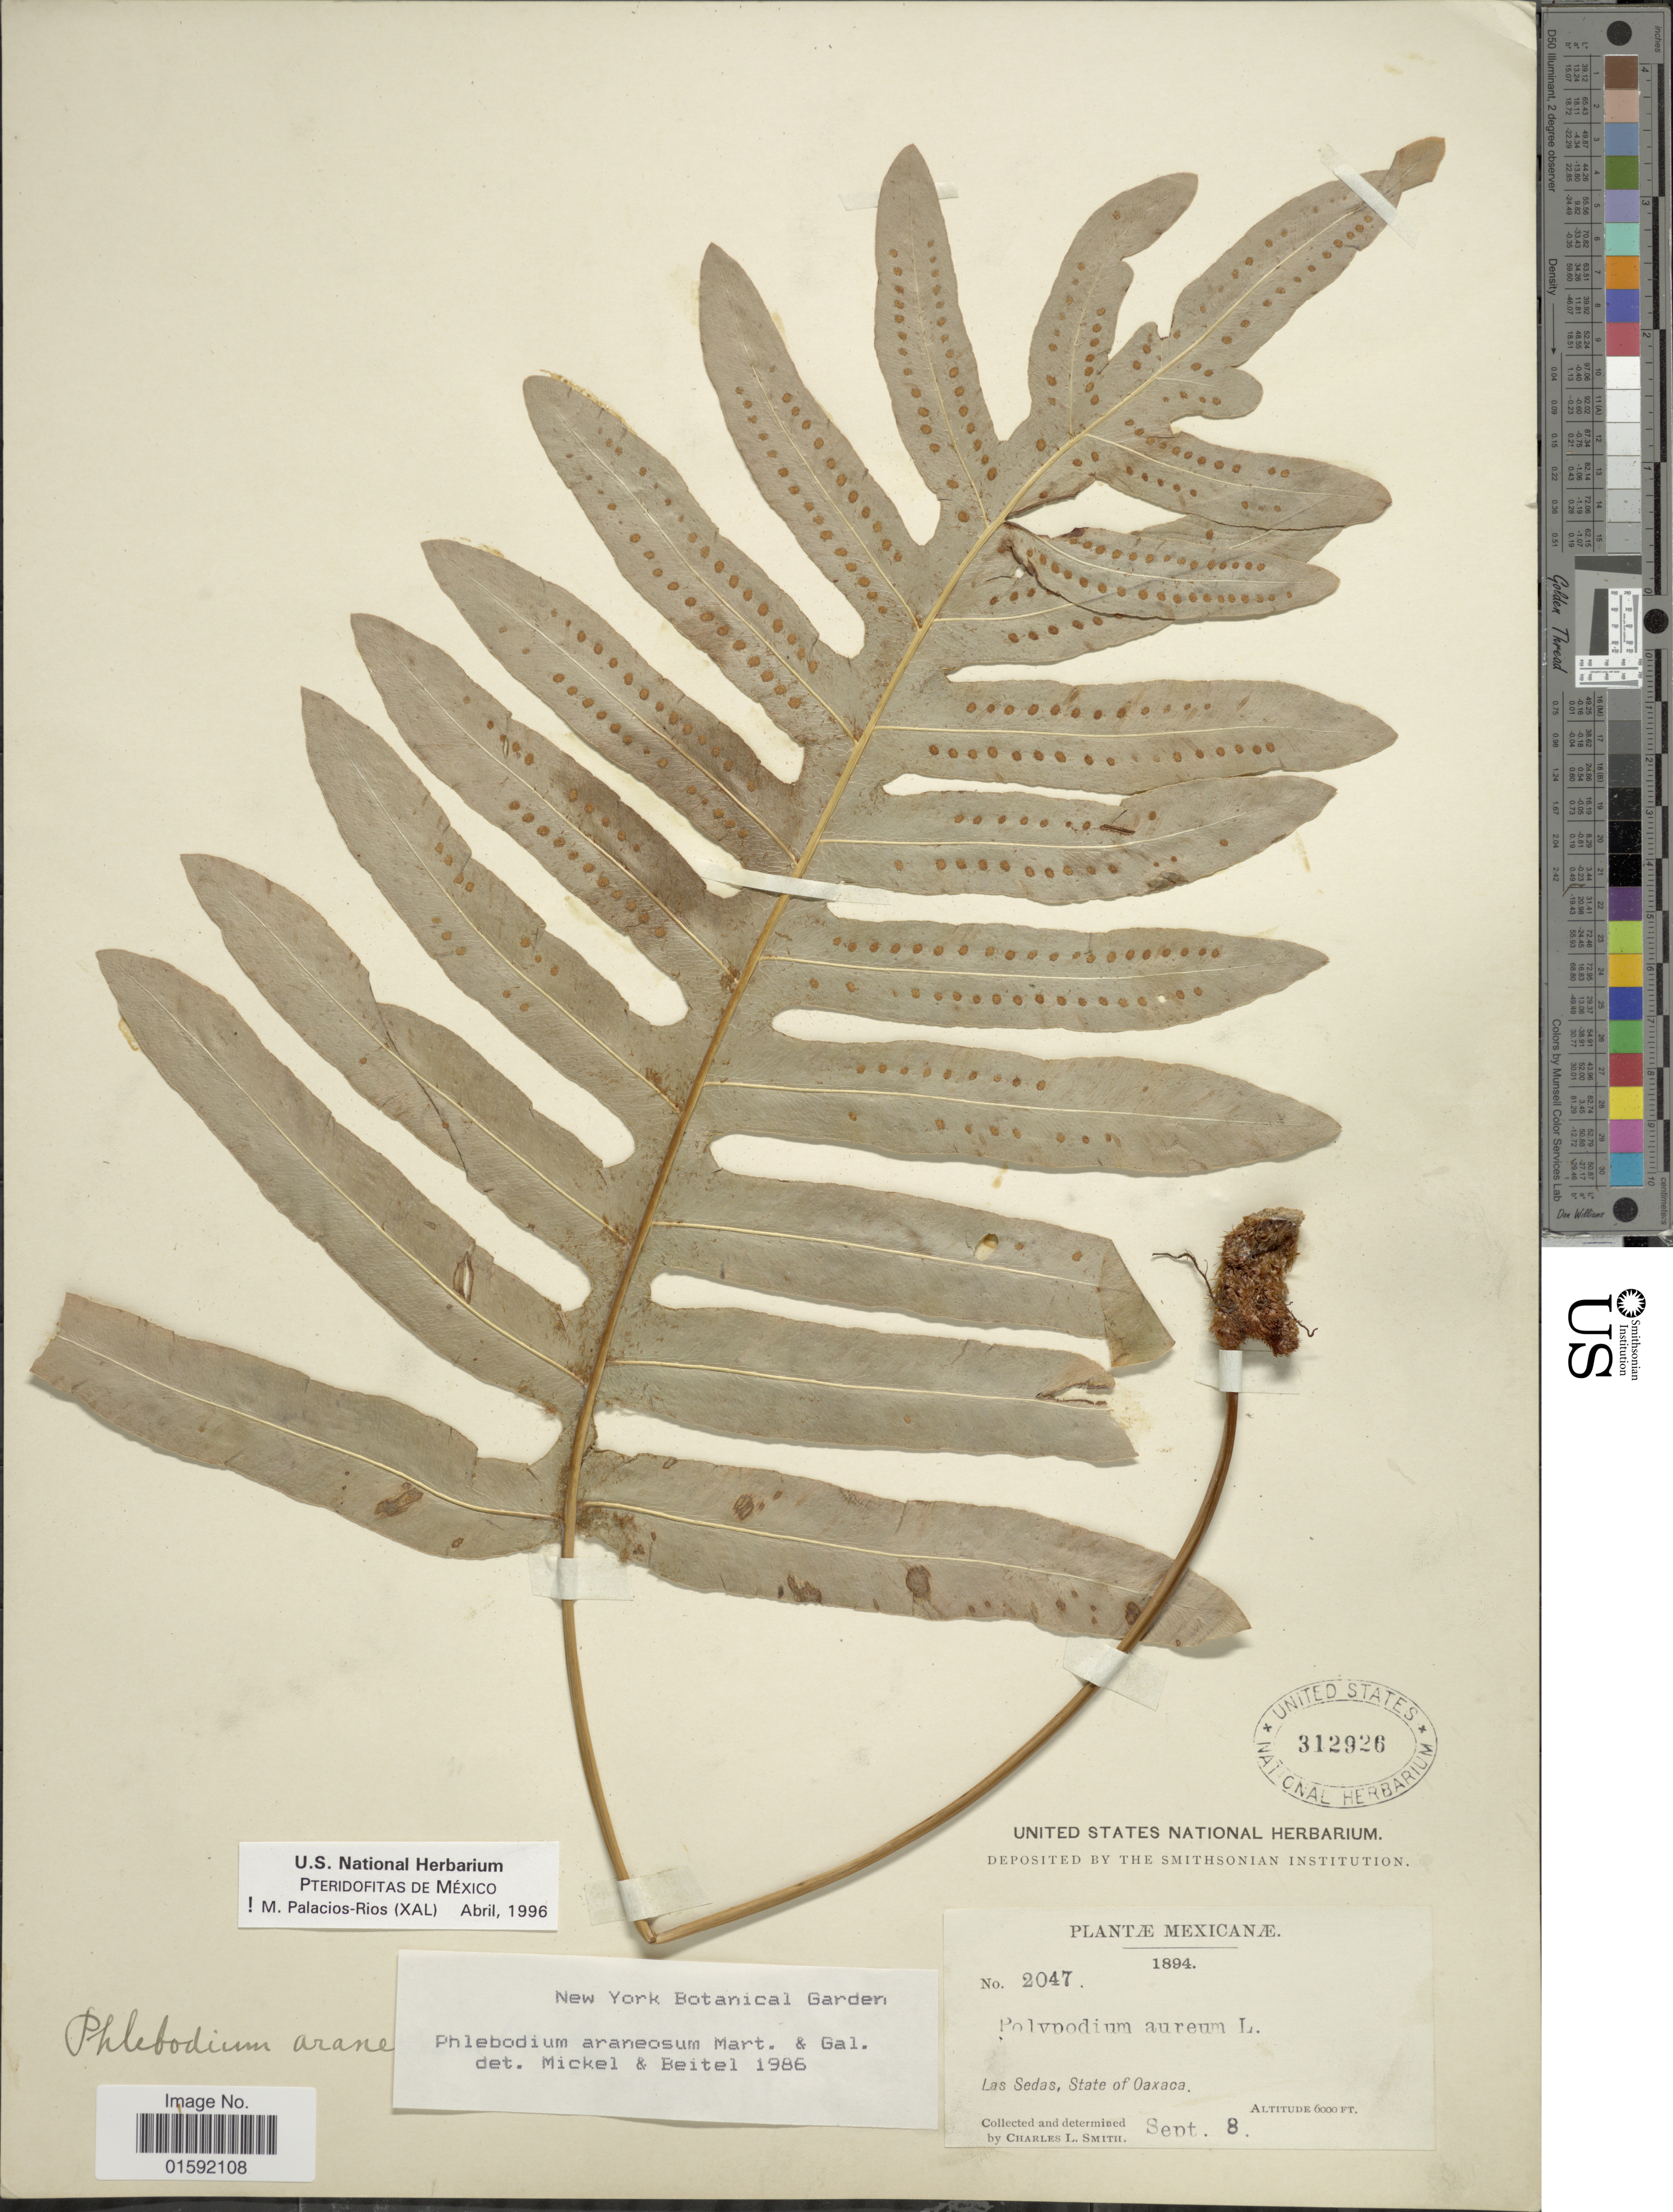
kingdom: Plantae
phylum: Tracheophyta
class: Polypodiopsida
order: Polypodiales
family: Polypodiaceae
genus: Phlebodium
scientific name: Phlebodium araneosum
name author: (M. Martens) Mickel & Beitel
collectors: C. L. Smith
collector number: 2047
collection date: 1894-08-08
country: Mexico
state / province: Oaxaca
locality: Las Sedas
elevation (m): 1829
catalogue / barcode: US 312926